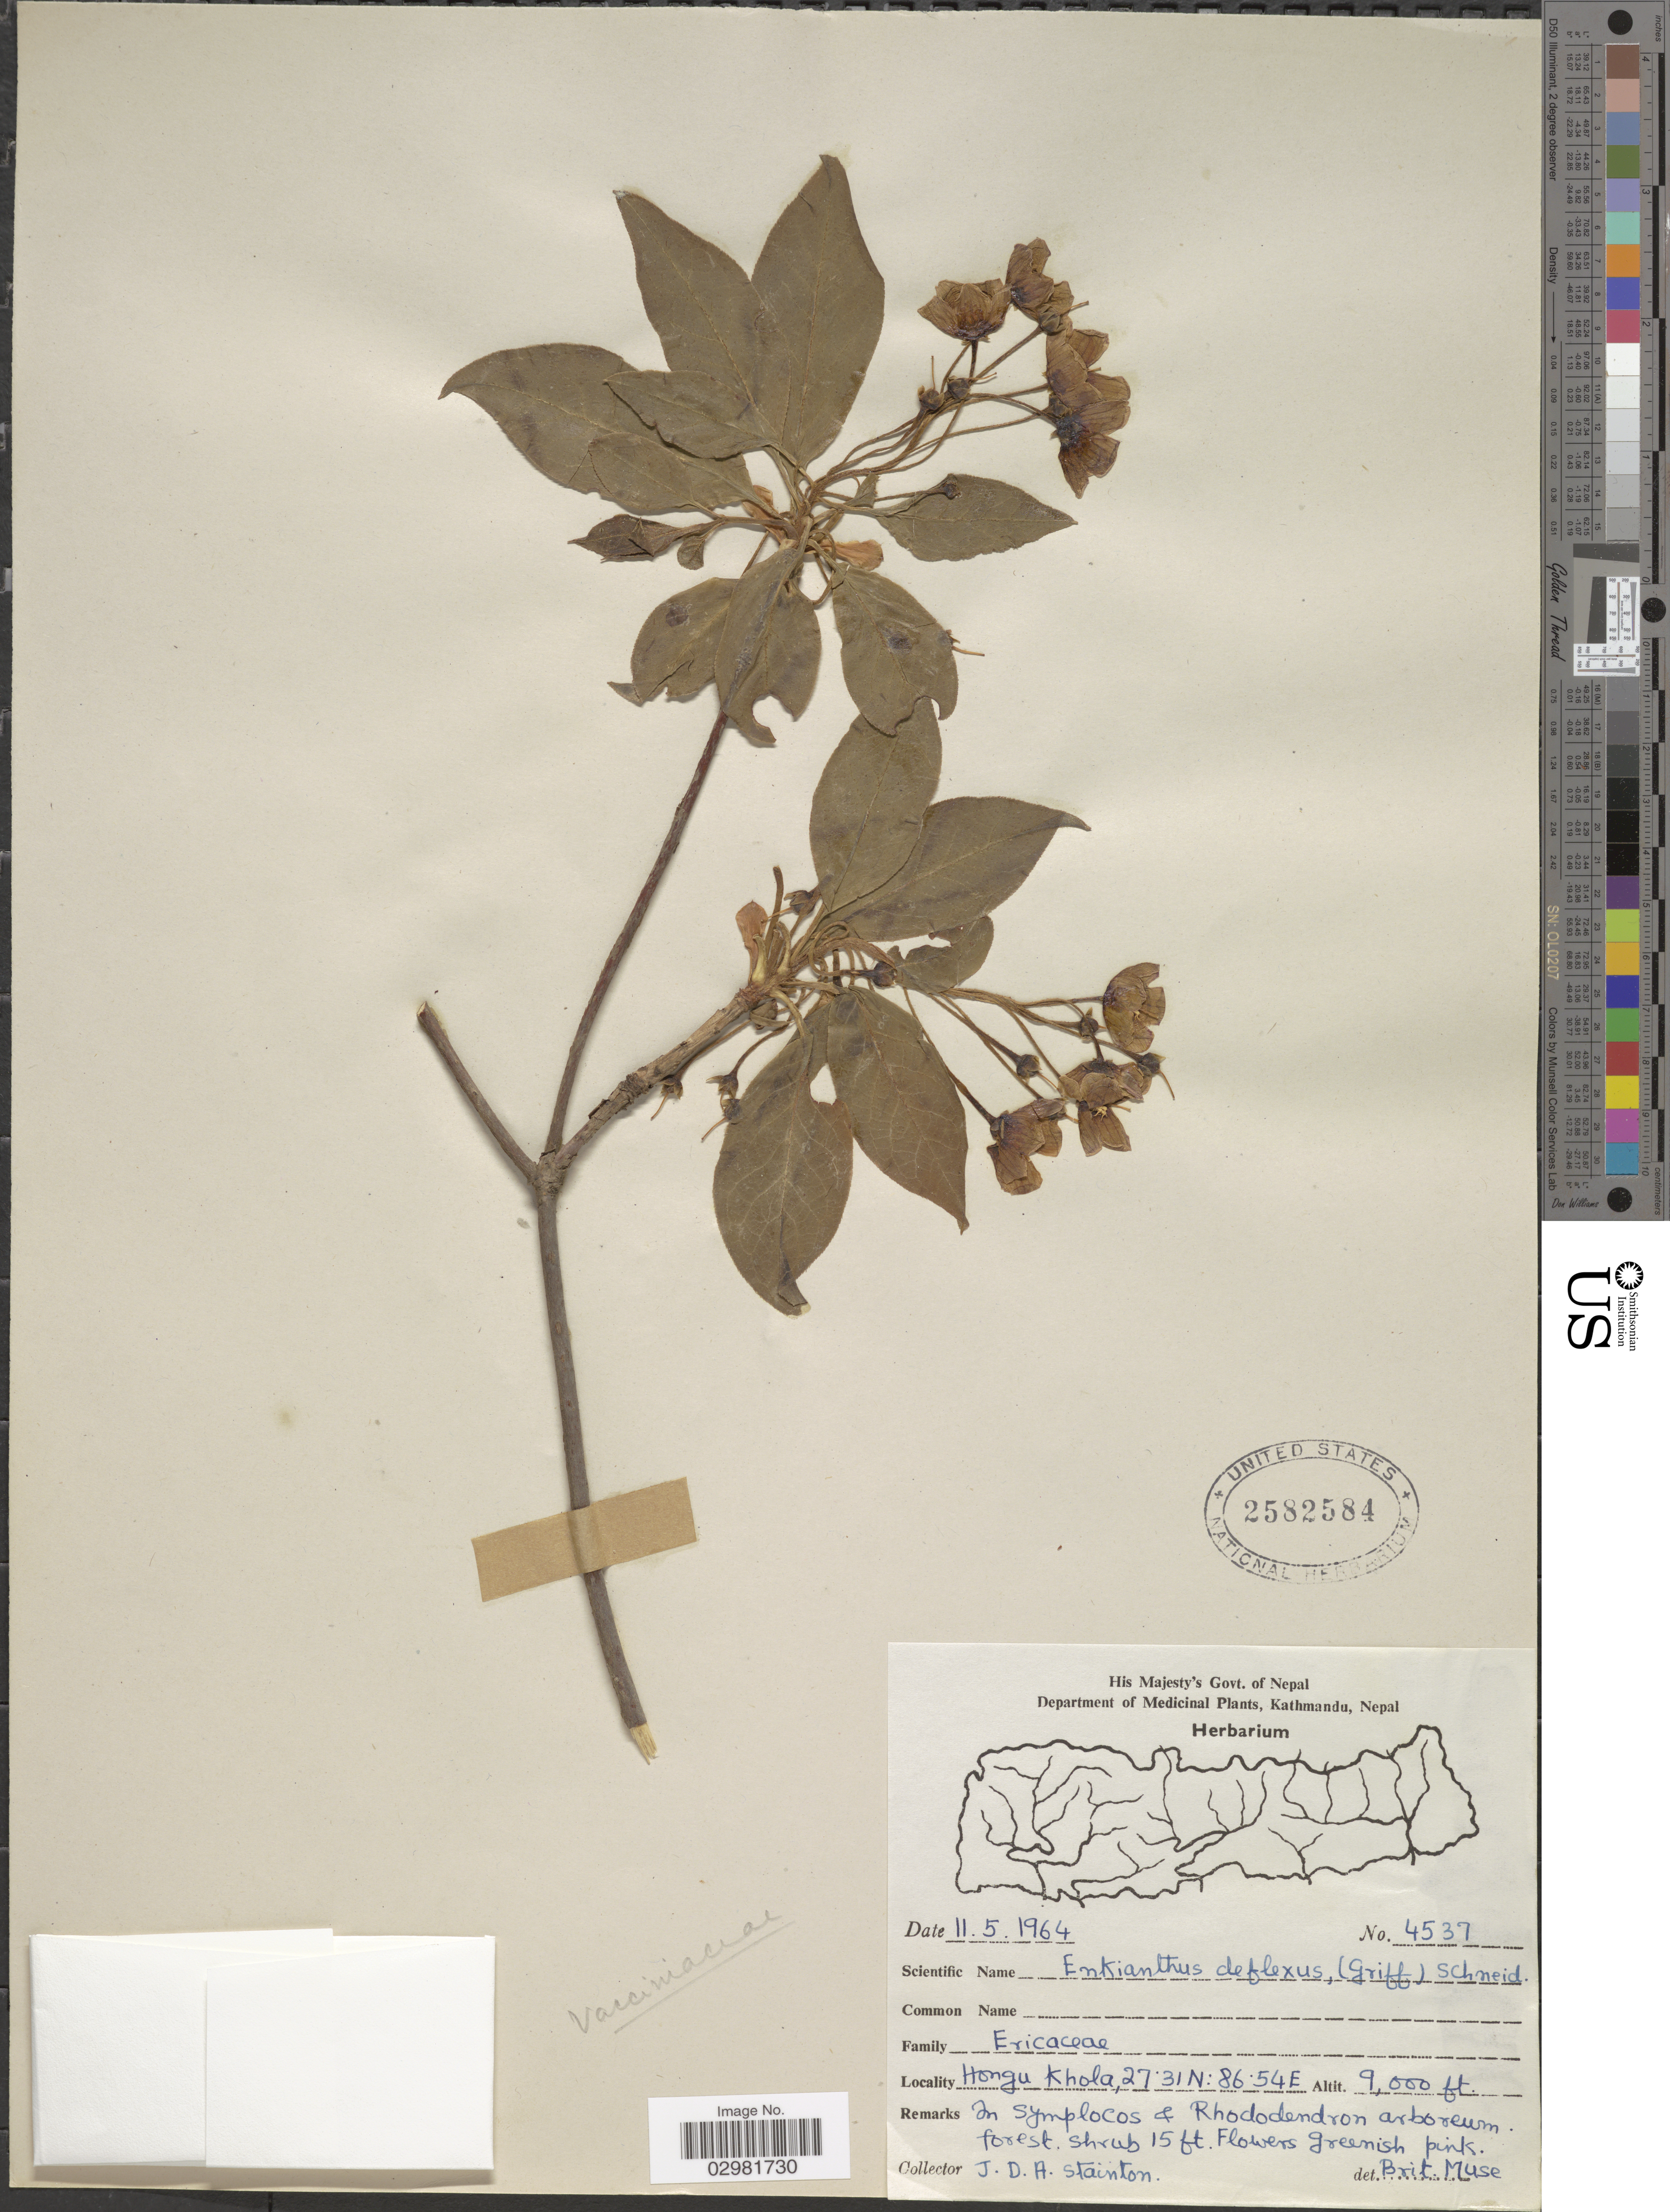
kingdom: Plantae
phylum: Tracheophyta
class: Magnoliopsida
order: Ericales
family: Ericaceae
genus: Enkianthus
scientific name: Enkianthus deflexus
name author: (Griff.) C.K. Schneid.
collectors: J. Stainton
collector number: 4537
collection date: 1964-05-11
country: Nepal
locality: Hongu Khola.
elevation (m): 2743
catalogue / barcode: US 2582584